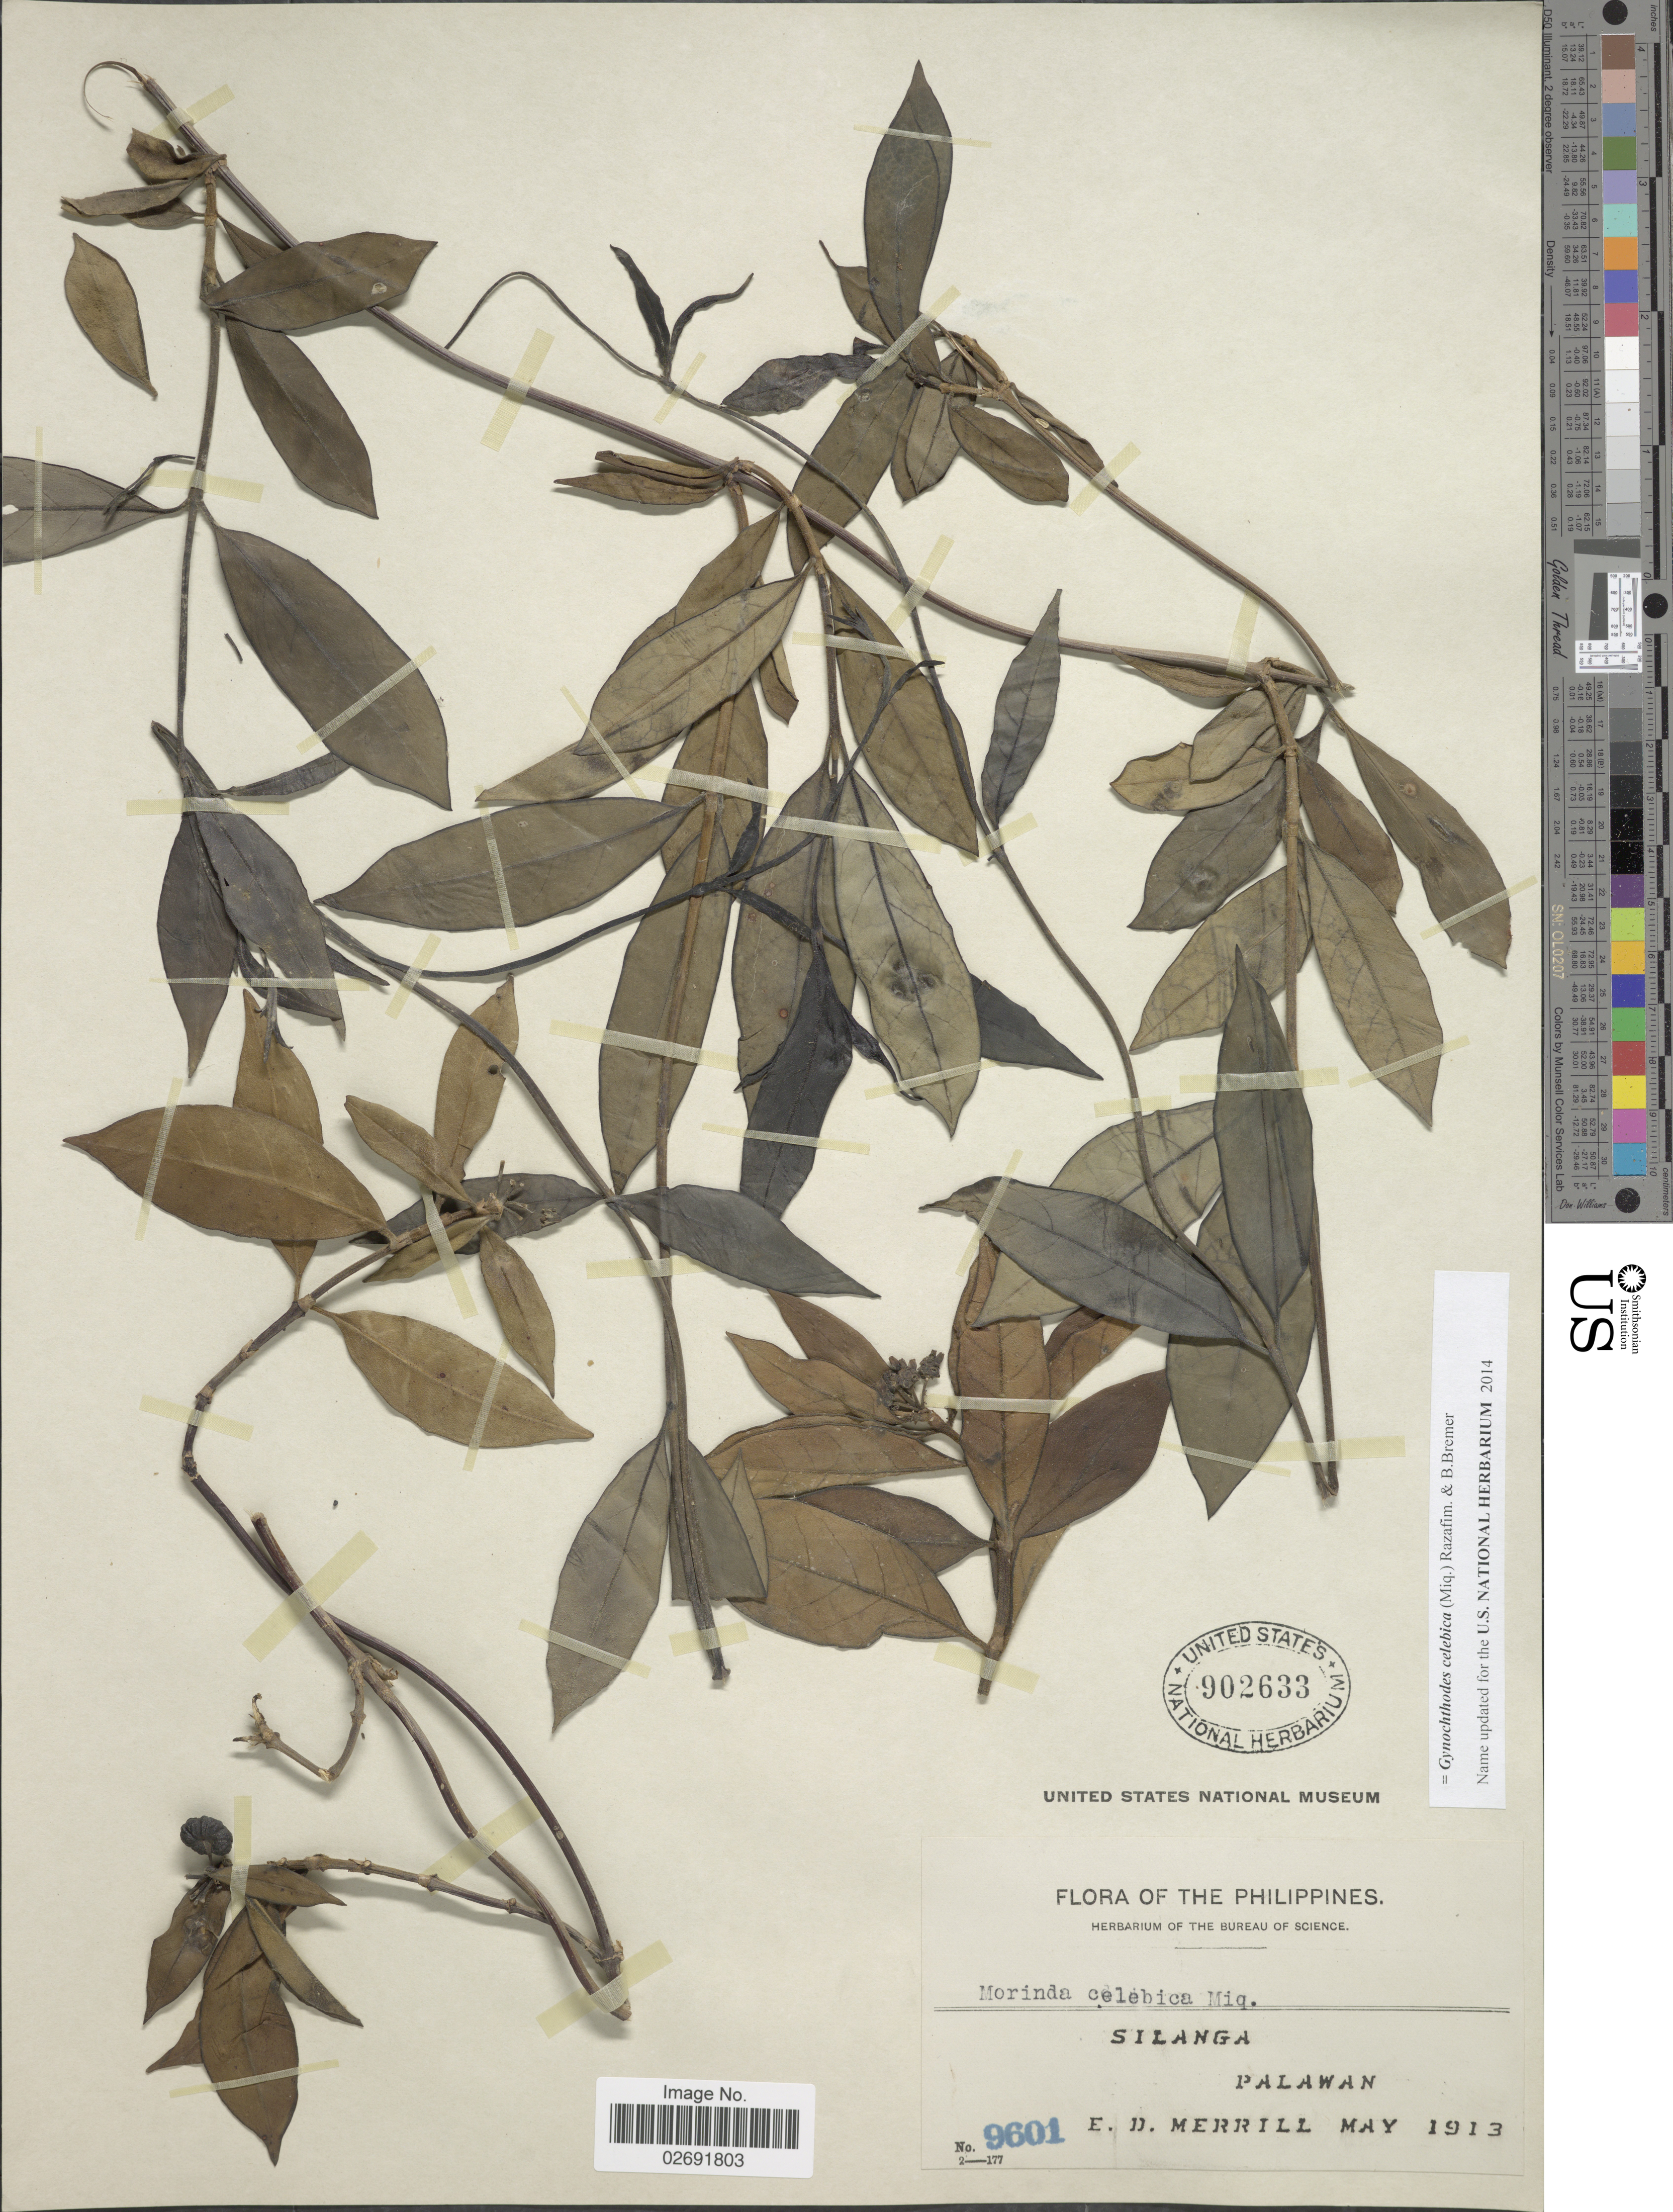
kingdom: Plantae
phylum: Tracheophyta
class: Magnoliopsida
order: Gentianales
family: Rubiaceae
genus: Gynochthodes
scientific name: Gynochthodes celebica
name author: (Miq.) Razafim. & B. Bremer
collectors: E. D. Merrill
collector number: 9601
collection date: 1913-05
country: Philippines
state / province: Mimaropa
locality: Silanga, Palawan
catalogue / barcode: US 902633